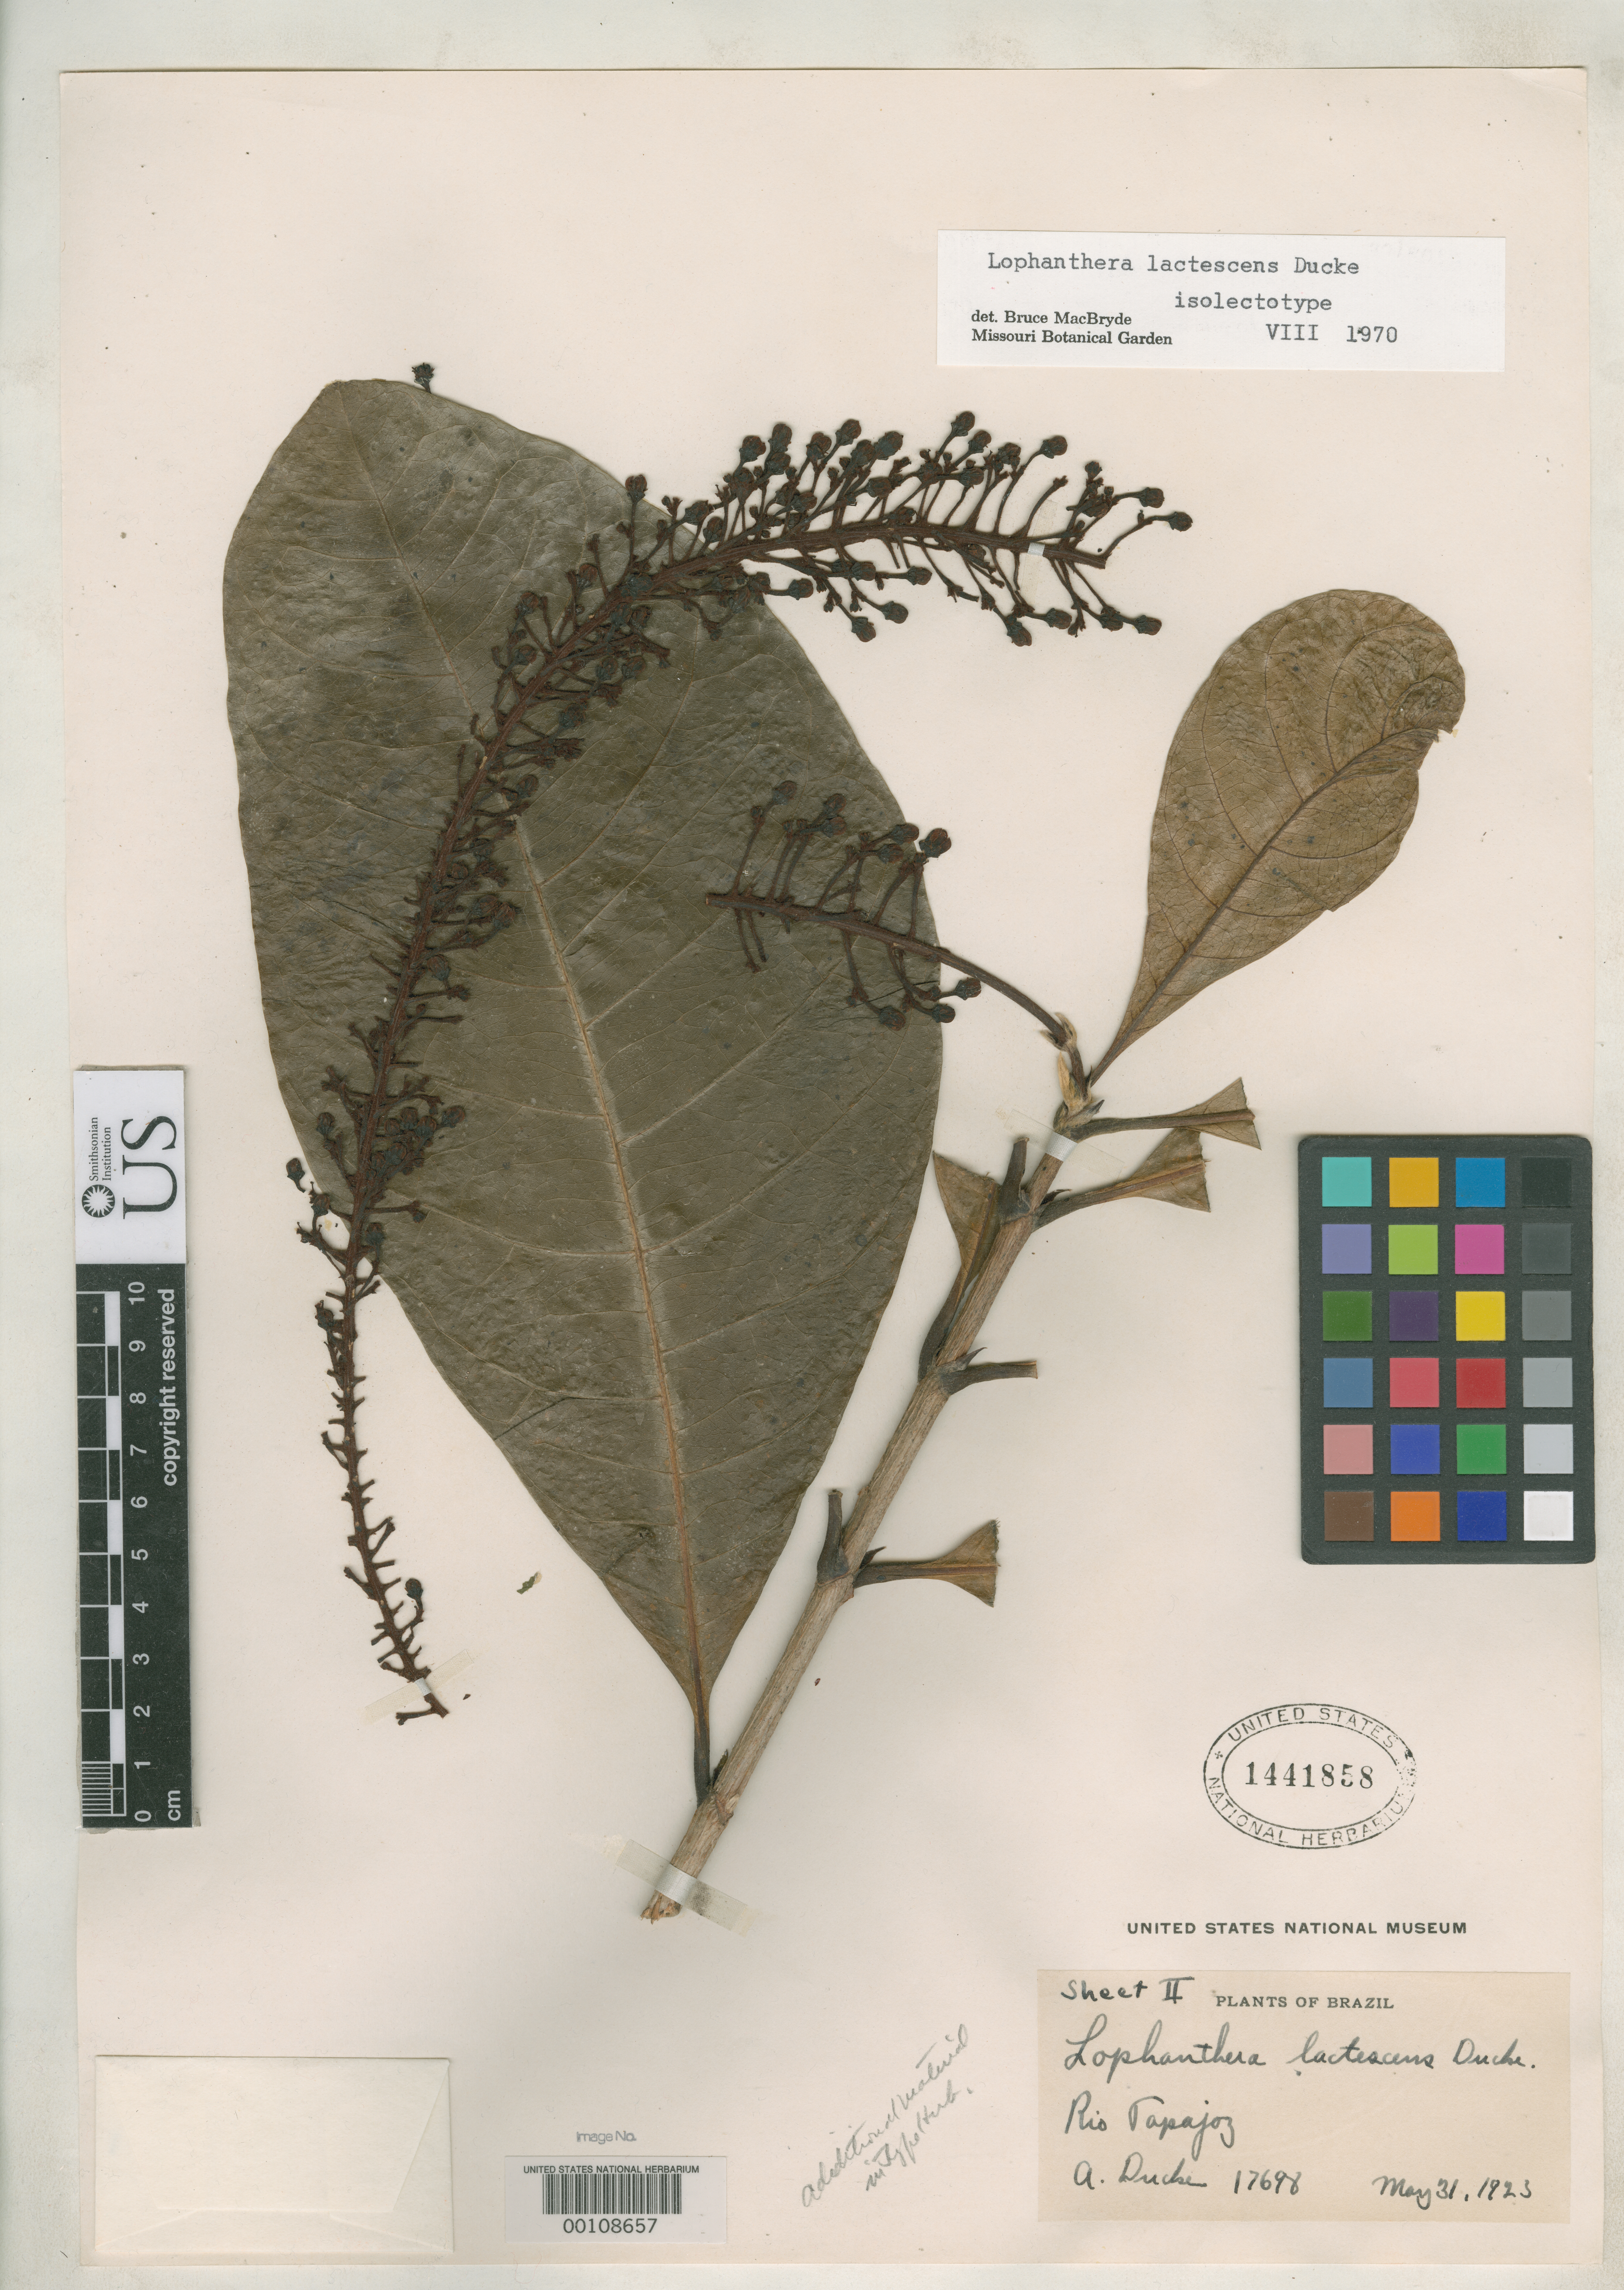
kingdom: Plantae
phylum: Tracheophyta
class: Magnoliopsida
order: Malpighiales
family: Malpighiaceae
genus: Lophanthera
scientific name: Lophanthera lactescens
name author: Ducke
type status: Isotype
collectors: A. Ducke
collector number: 17698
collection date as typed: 31 May 1923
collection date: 1923-05-31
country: Brazil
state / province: Pará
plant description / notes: Specimen annotated by B. MacBryde (1970) as "isolectotype"; lectotpyification apparently ined. (and probably unnecessary).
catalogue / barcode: US 1441858